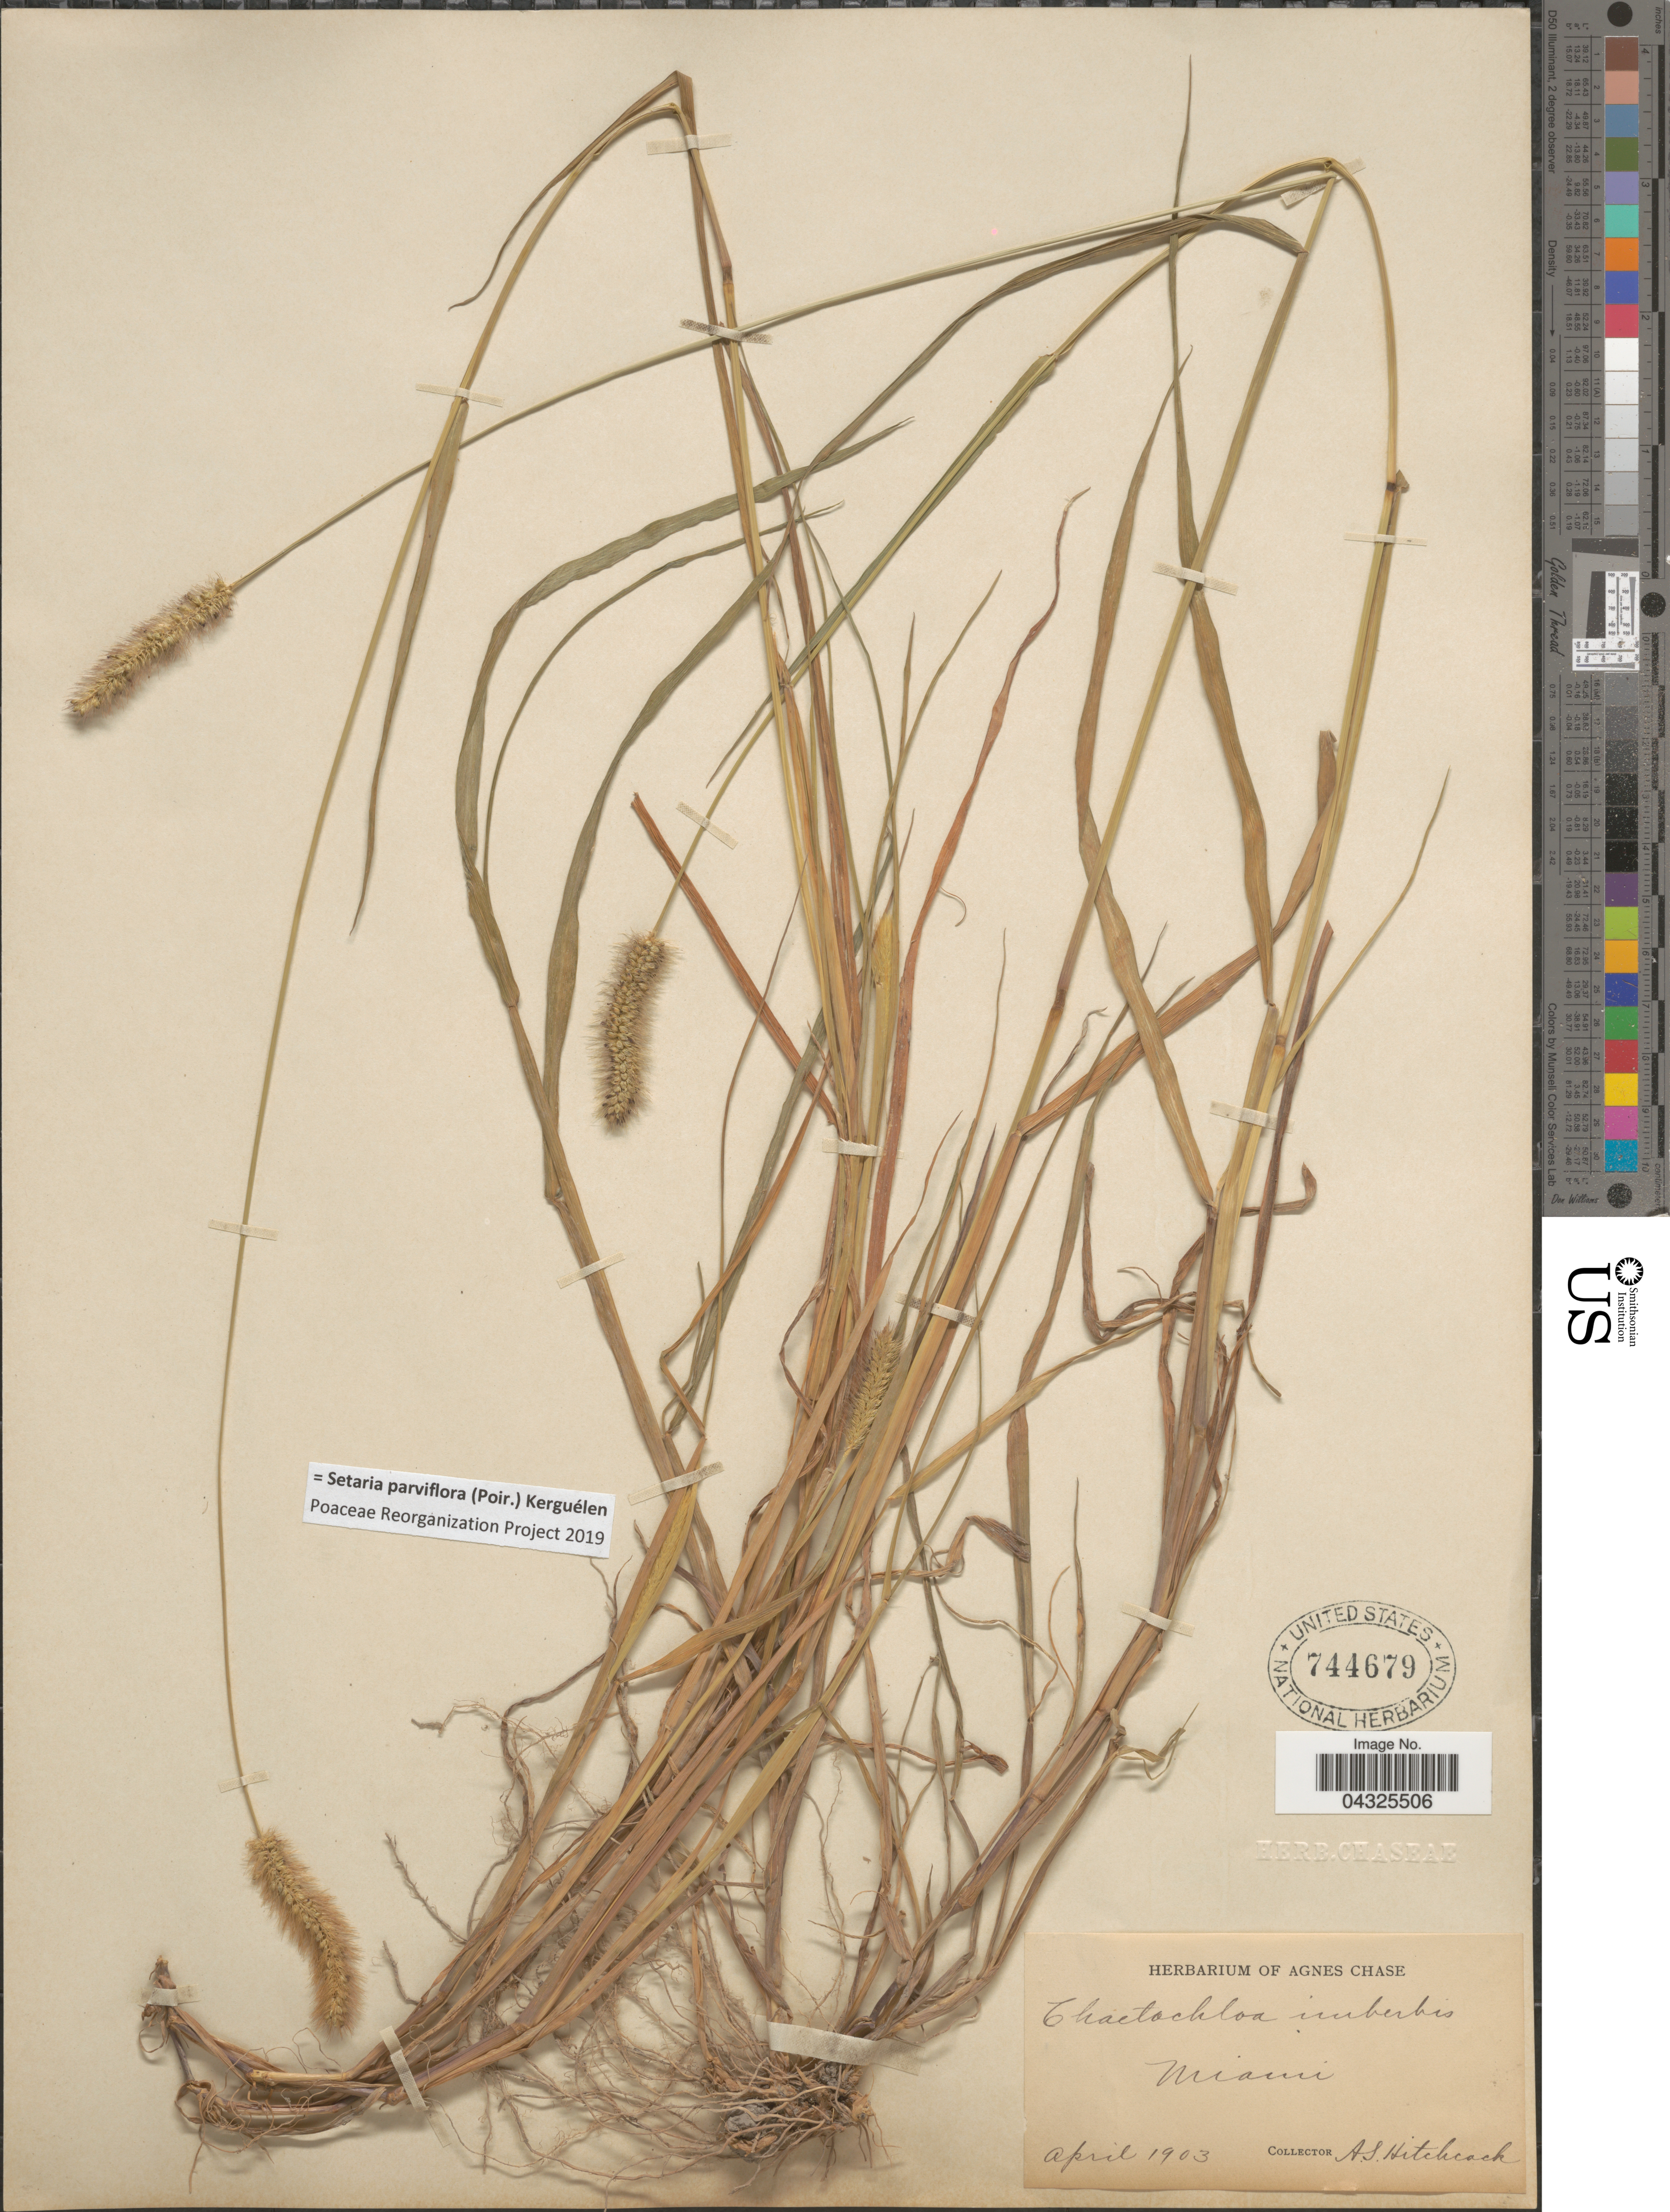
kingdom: Plantae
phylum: Tracheophyta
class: Liliopsida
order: Poales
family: Poaceae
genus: Setaria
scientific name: Setaria parviflora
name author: (Poir.) Kerguélen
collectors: A. S. Hitchcock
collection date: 1903-04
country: United States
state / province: Florida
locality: Miami.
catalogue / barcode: US 744679